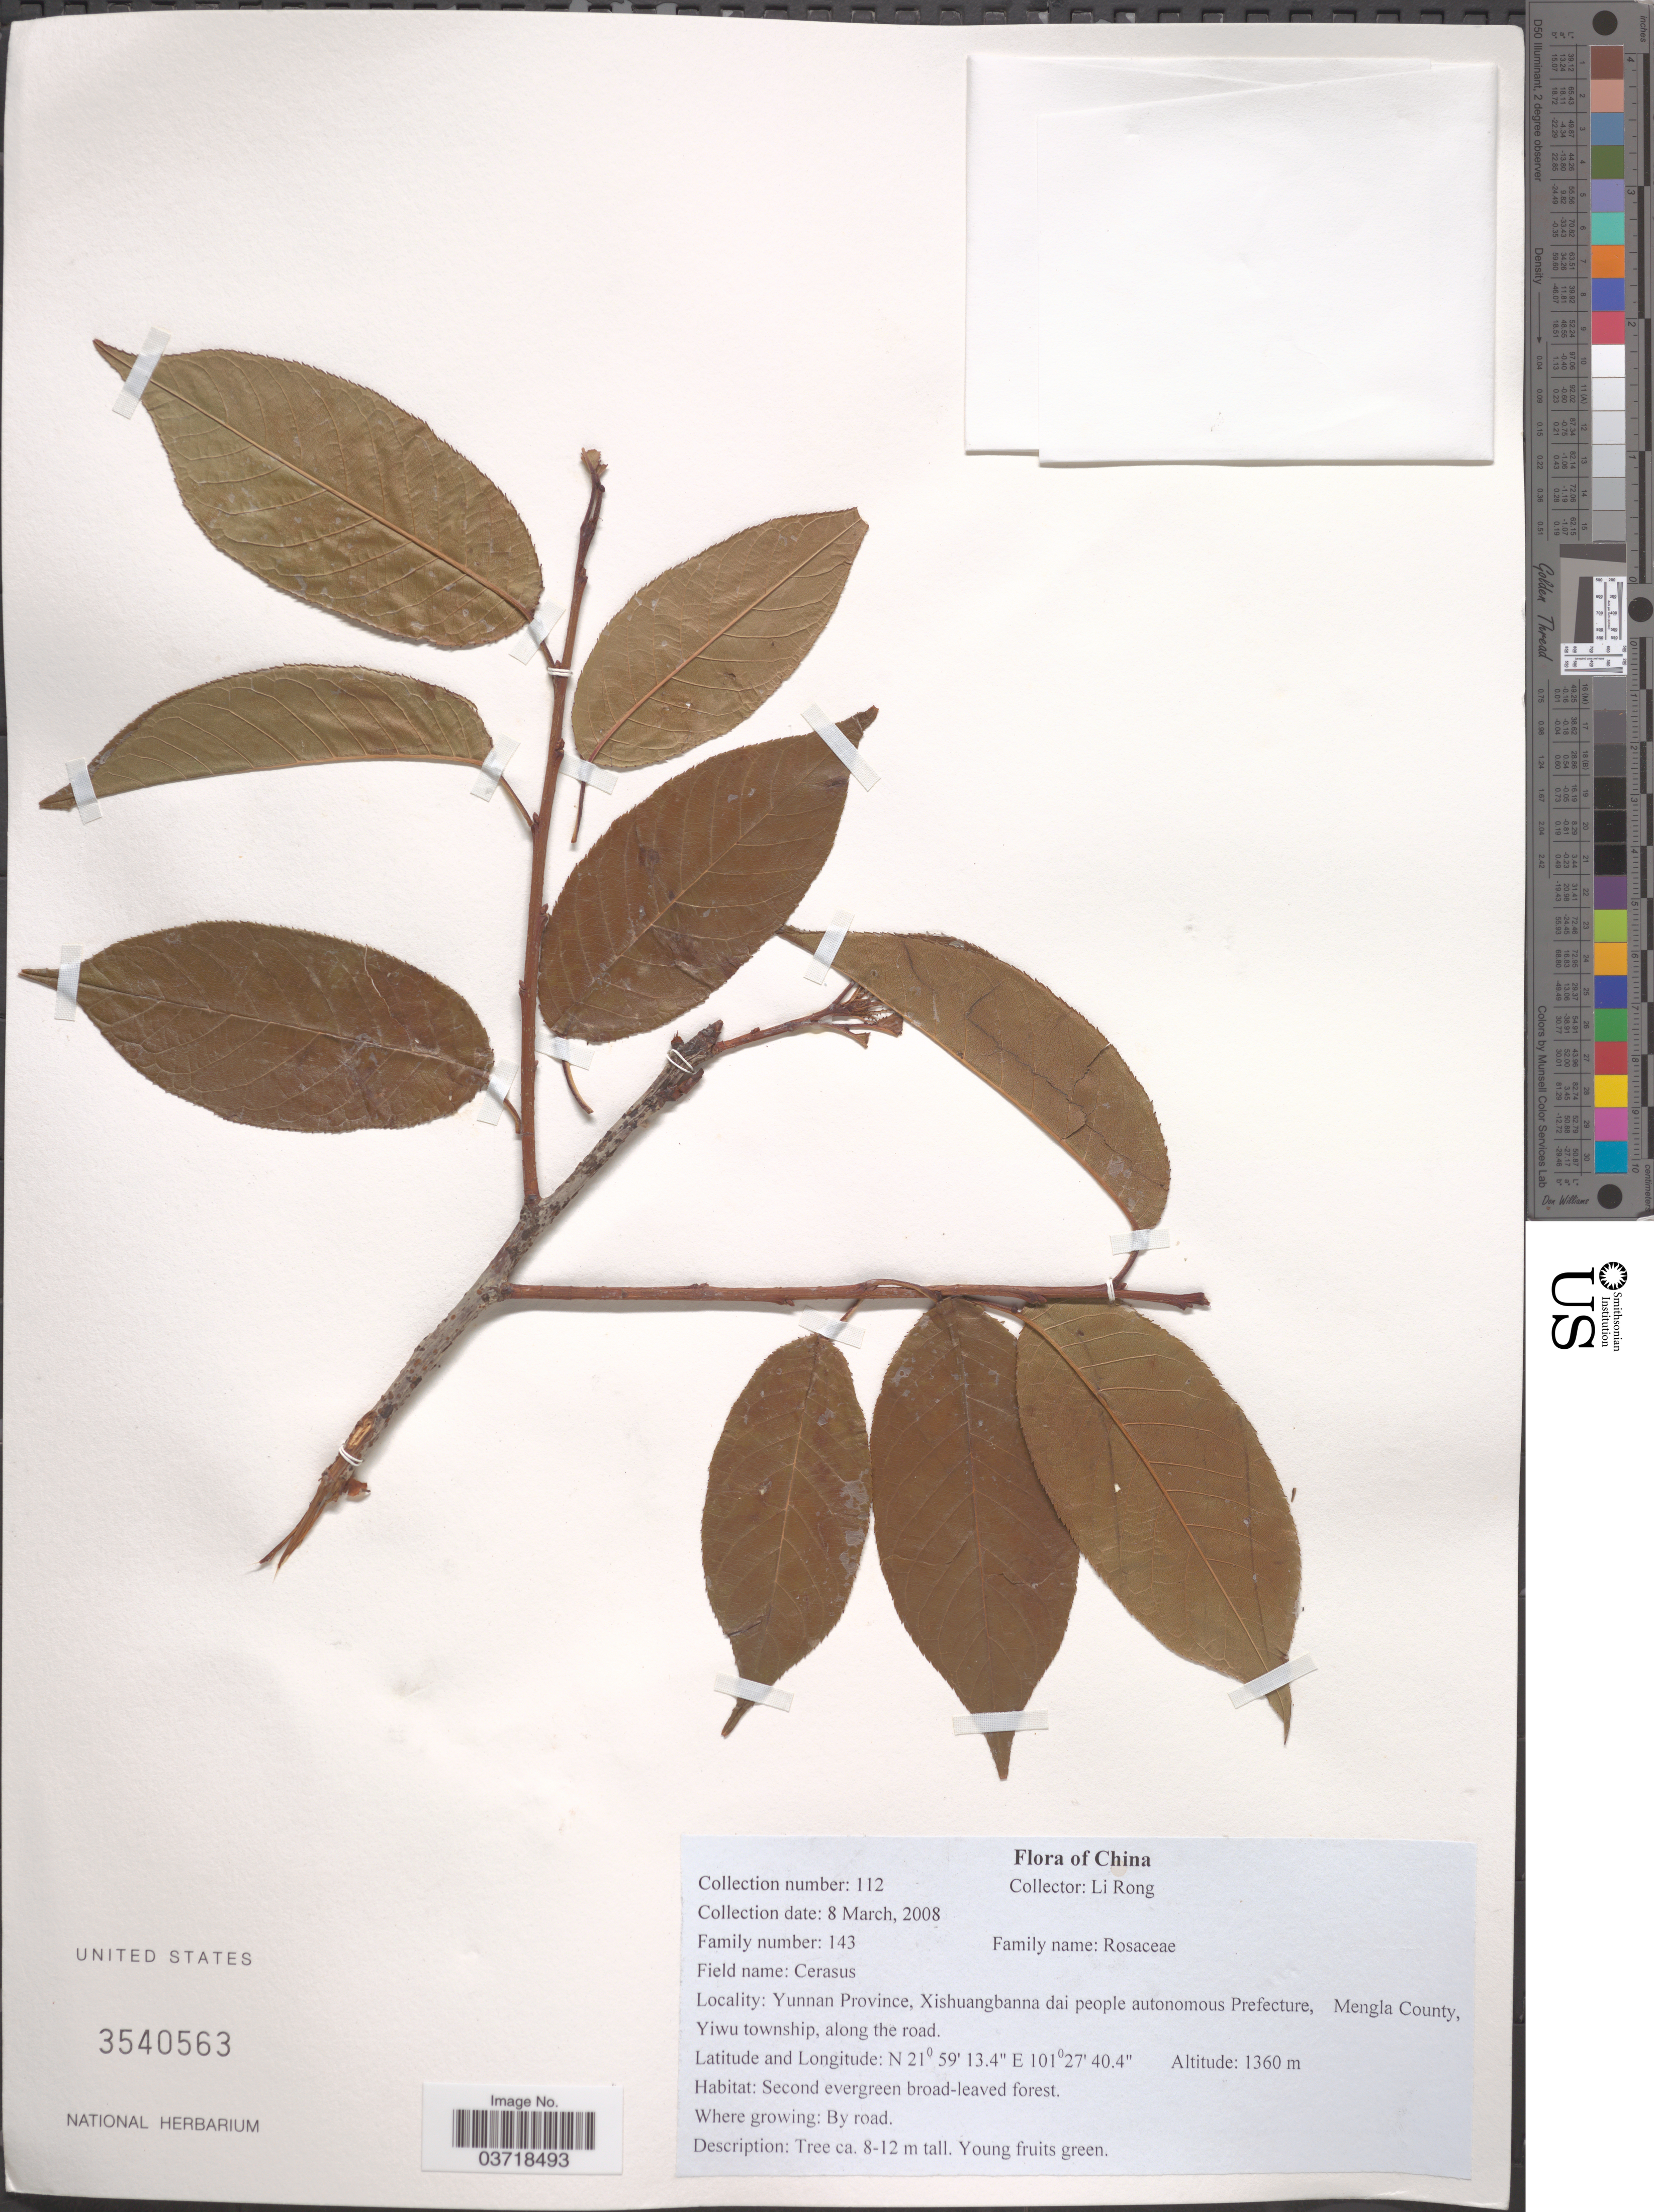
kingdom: Plantae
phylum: Tracheophyta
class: Magnoliopsida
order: Rosales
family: Rosaceae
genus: Prunus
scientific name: Prunus sp.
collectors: R. Li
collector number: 112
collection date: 2008-03-08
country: China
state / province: Yunnan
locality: Xishuangbanna dai people autonomous Prefecture, Mengla County, Yiwu township, along the road.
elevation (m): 1360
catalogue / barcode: US 3540563